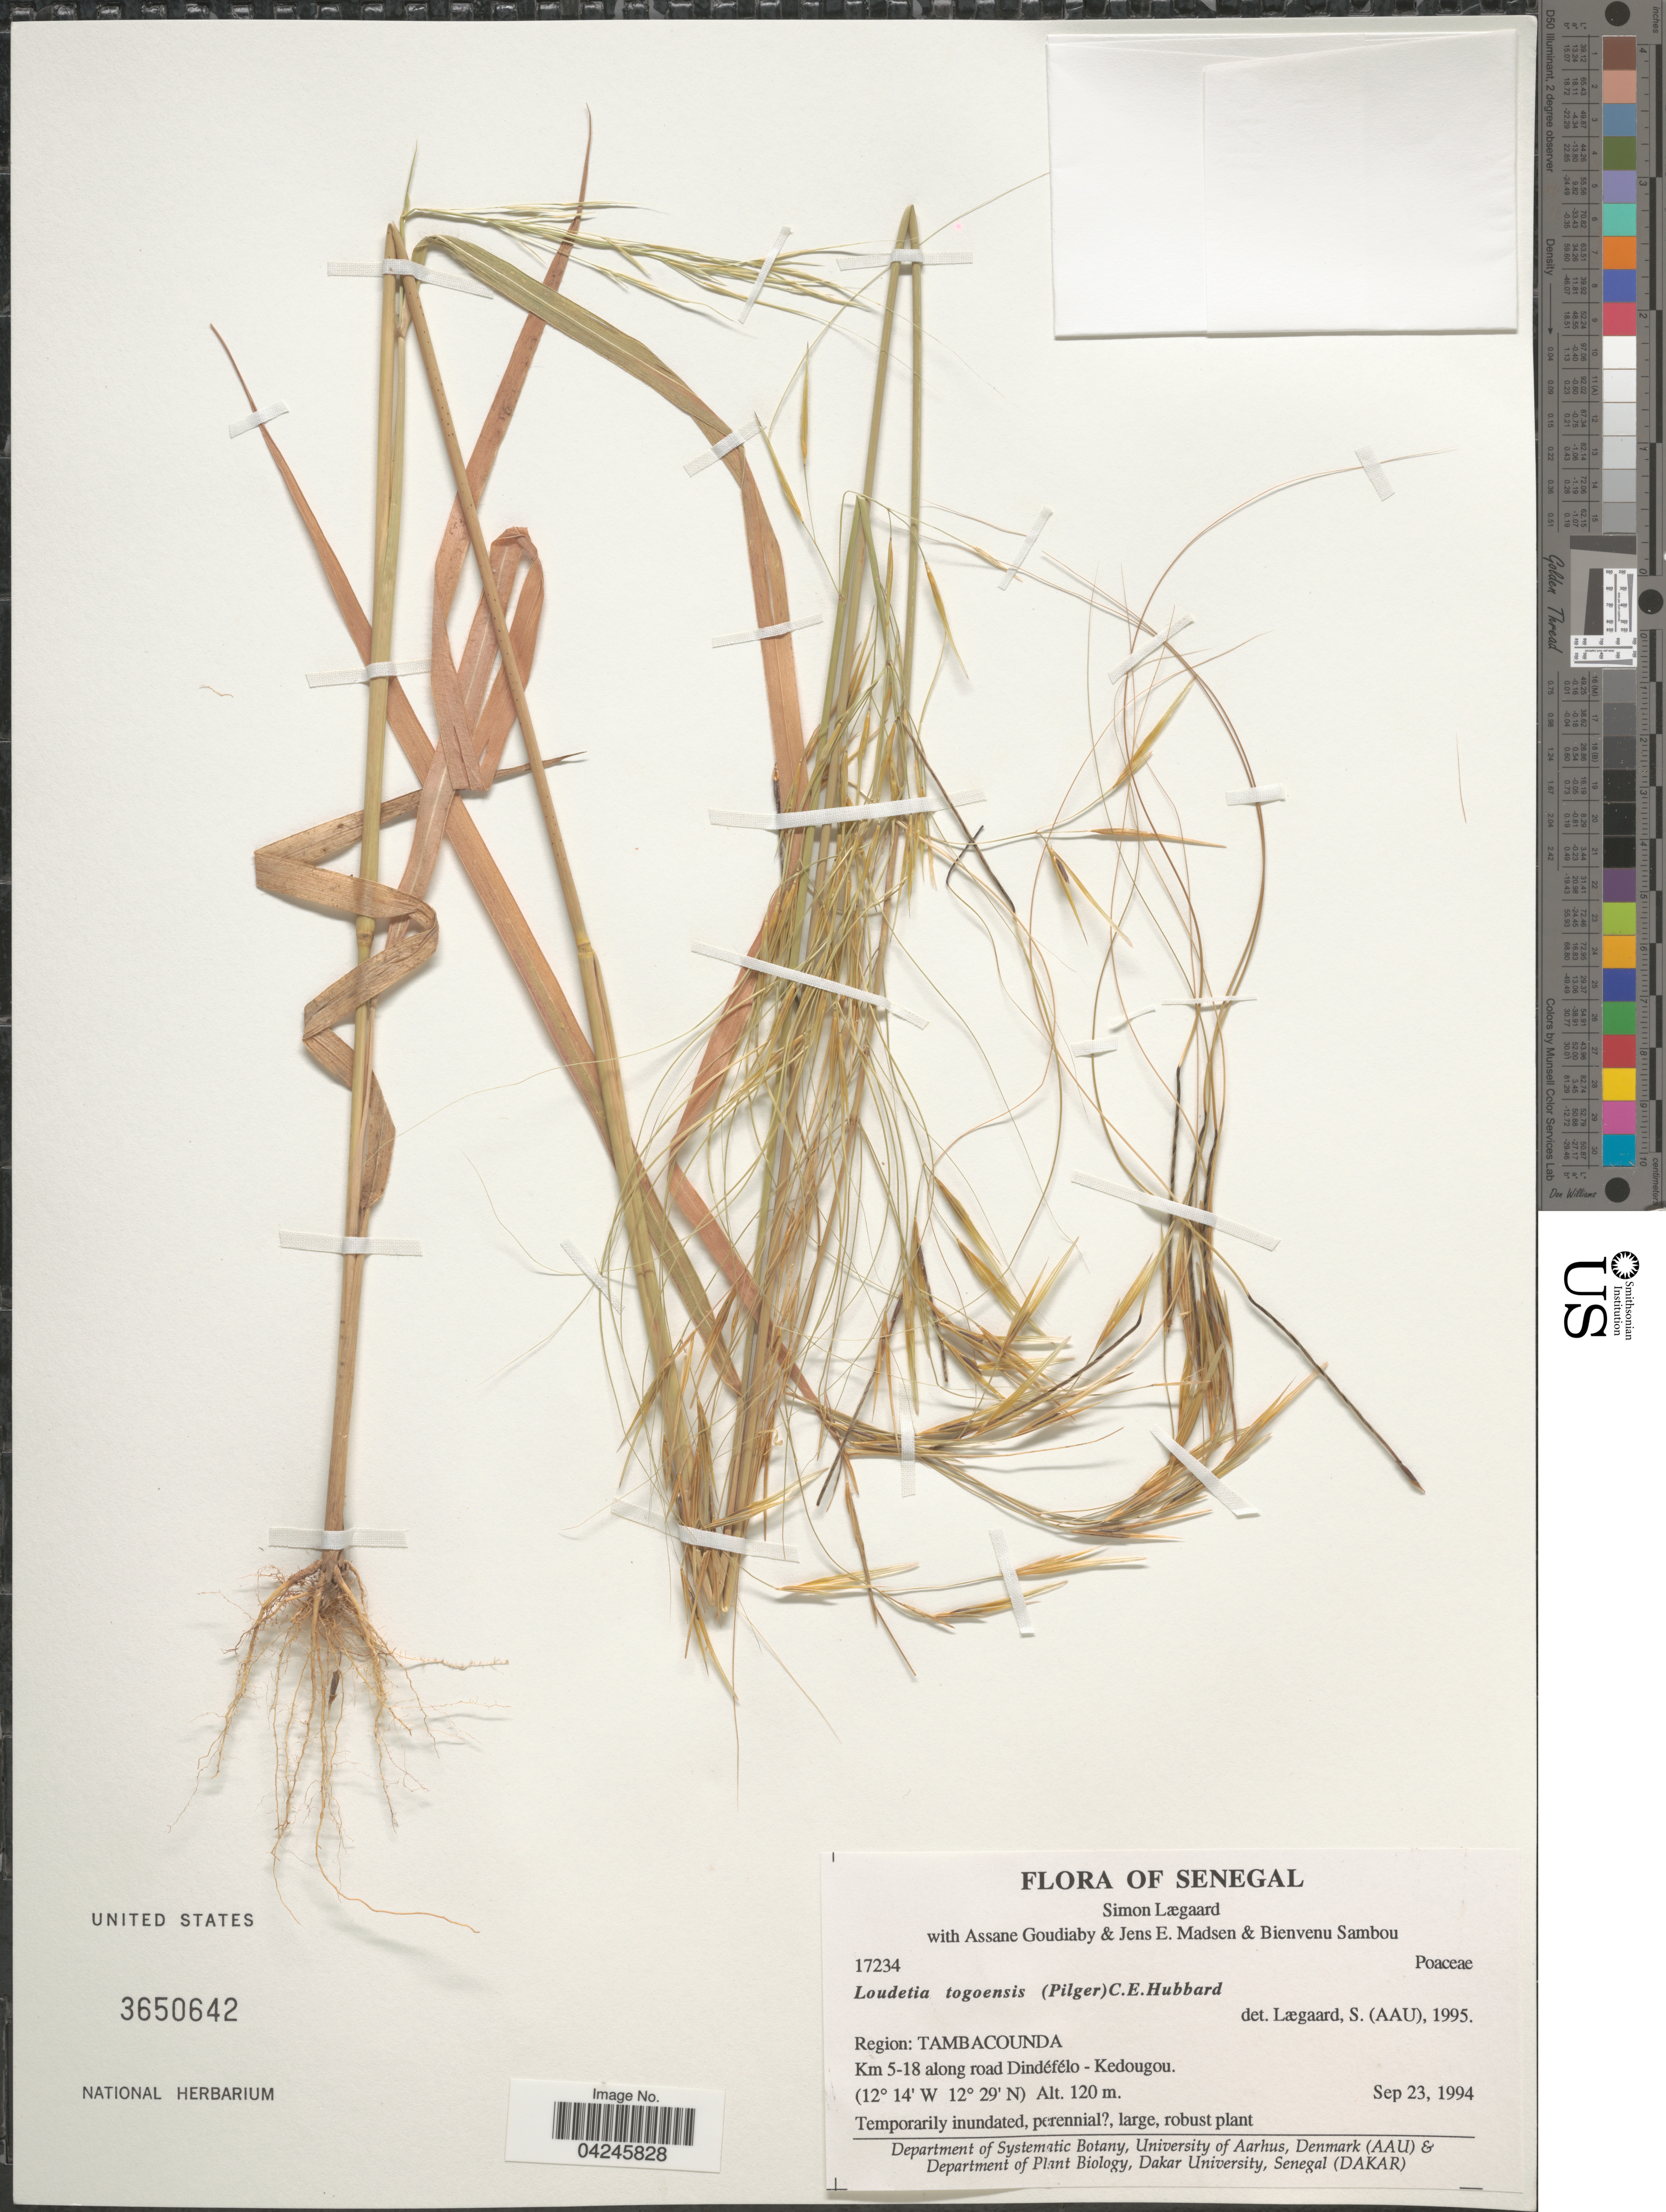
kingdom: Plantae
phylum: Tracheophyta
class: Liliopsida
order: Poales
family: Poaceae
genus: Loudetia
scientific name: Loudetia togoensis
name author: (Pilg.) C. E. Hubb.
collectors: S. Lægaard, A. Goudiaby, J. E. Madsen & B. Sambou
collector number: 17234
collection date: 1994-09-23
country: Senegal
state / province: Tambacounda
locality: Region: Tambacounda Km 5-18 along road Dindéfélo - Kedougou.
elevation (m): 120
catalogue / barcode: US 3650642